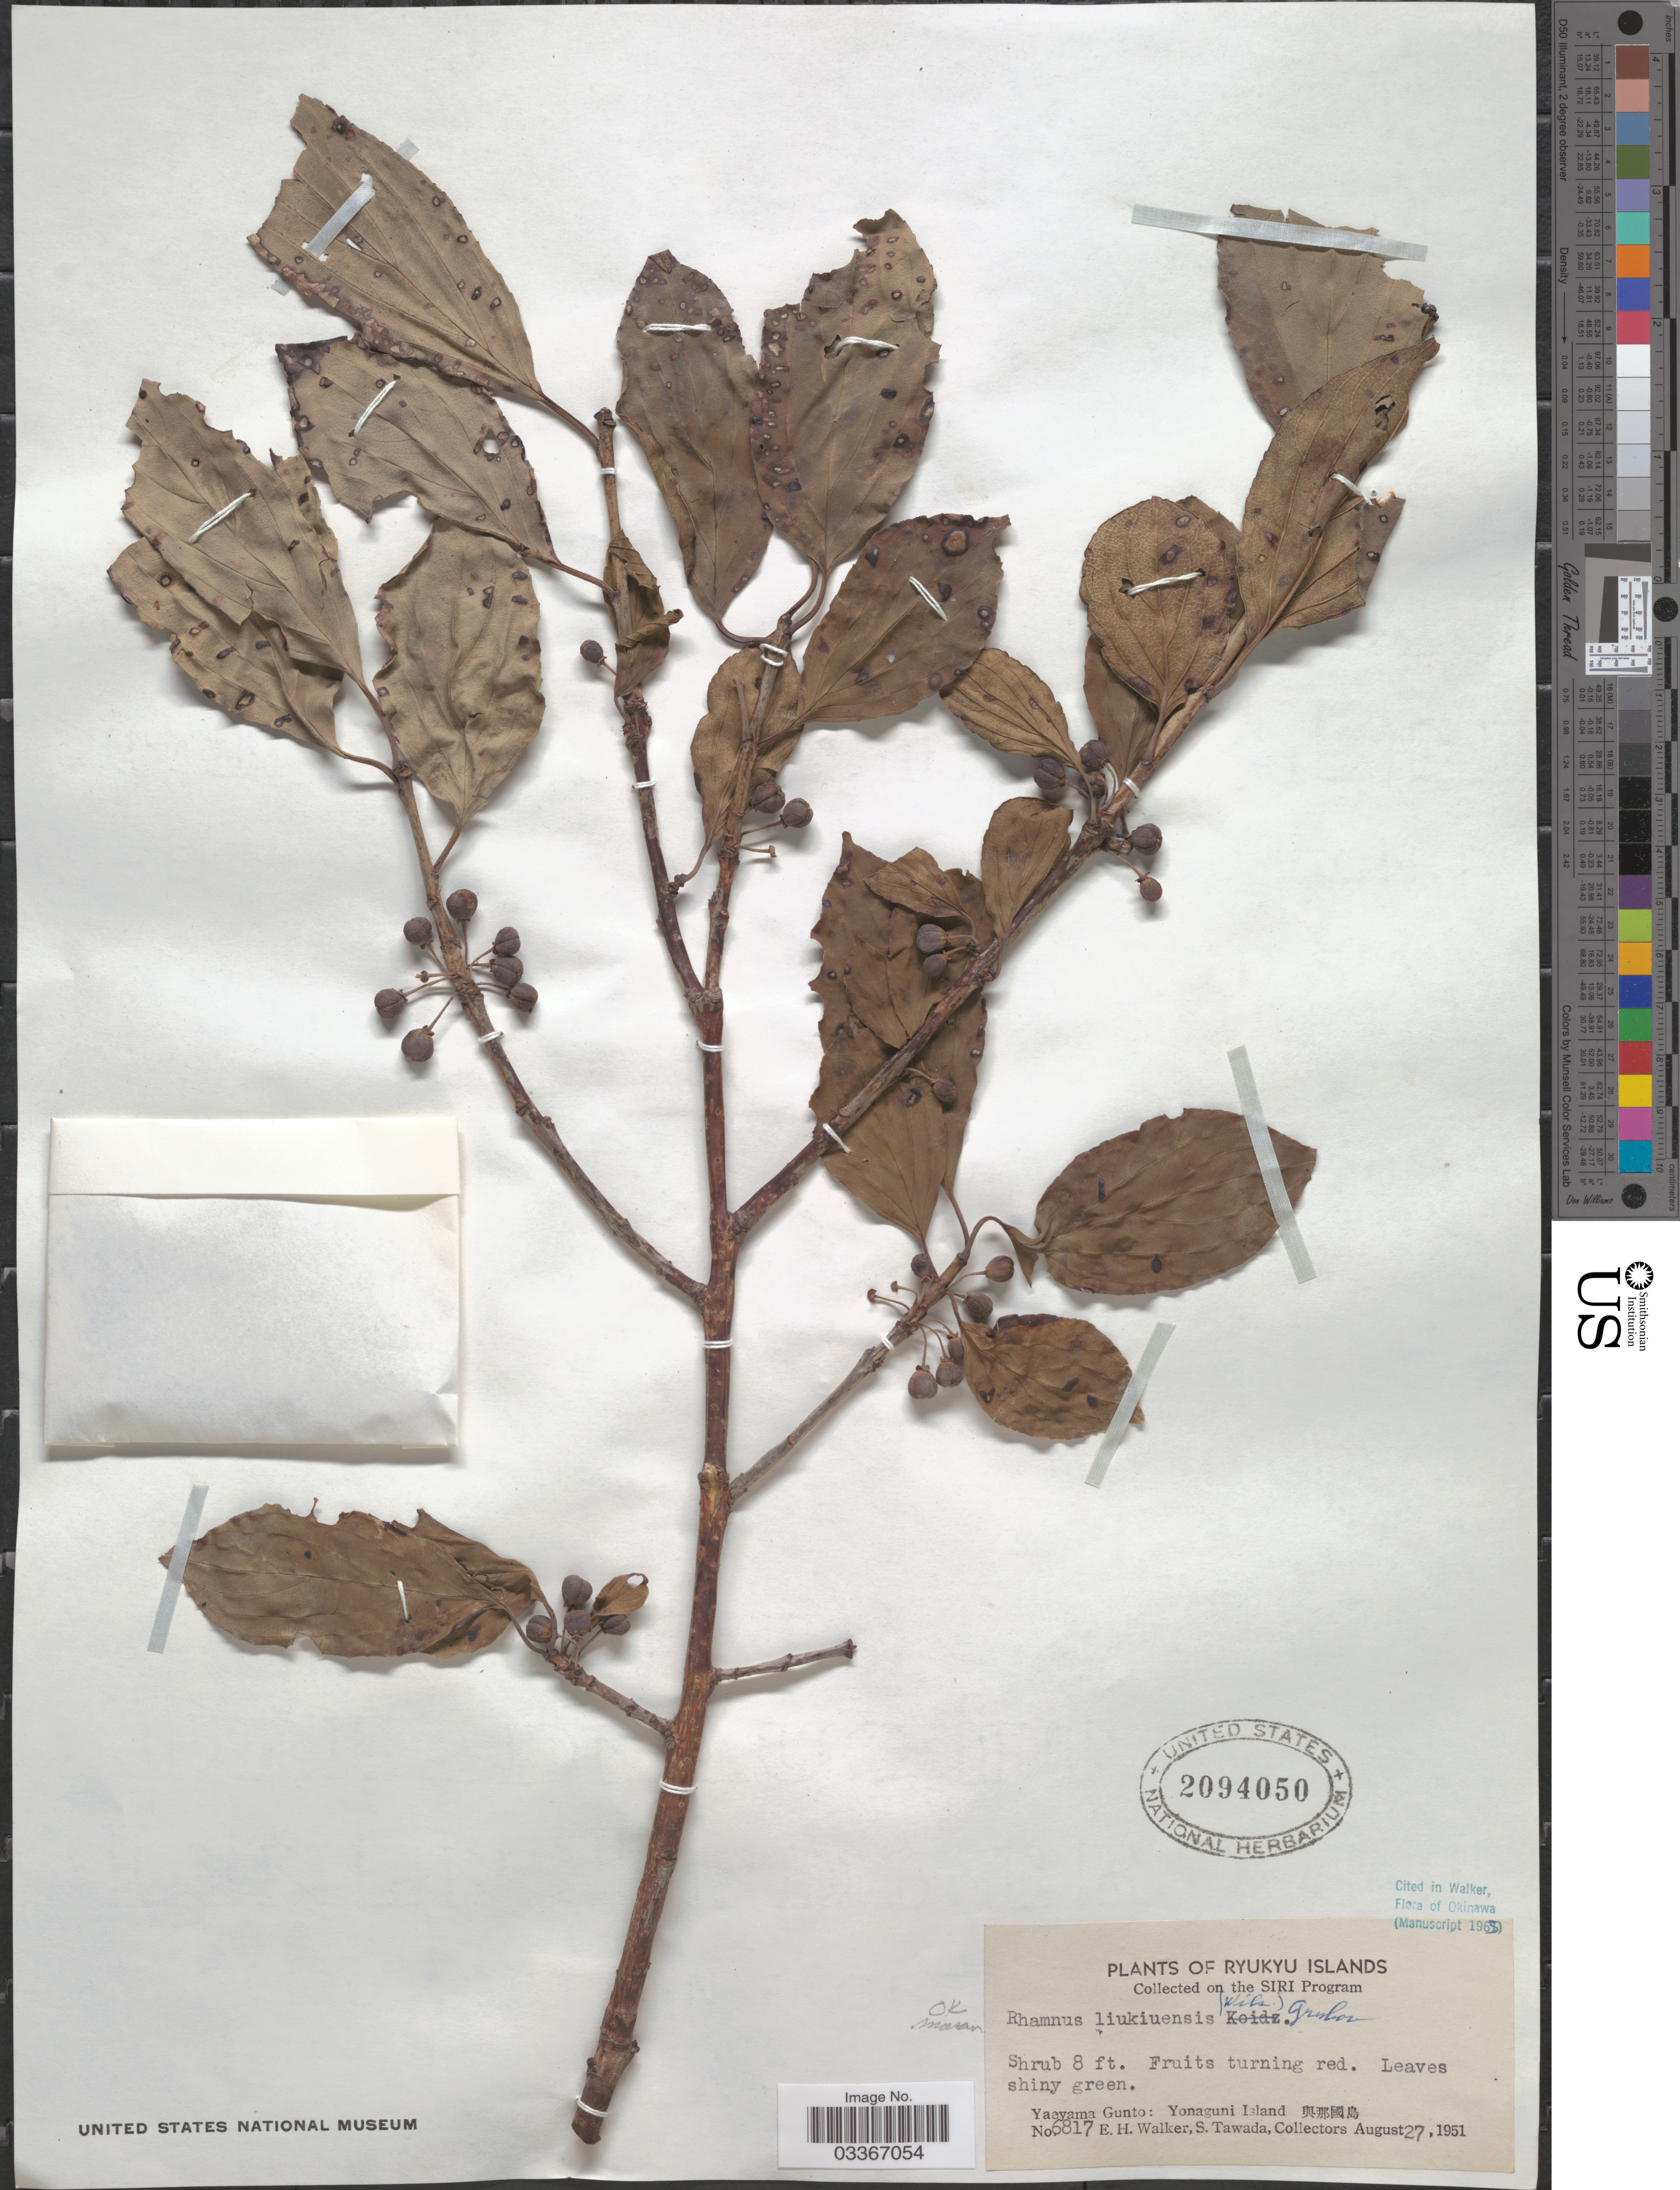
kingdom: Plantae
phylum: Tracheophyta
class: Magnoliopsida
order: Rosales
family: Rhamnaceae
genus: Rhamnus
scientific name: Rhamnus liukiuensis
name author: (E.H. Wilson) Koidz.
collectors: E. H. Walker & S. Tawada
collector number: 6817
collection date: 1951-08-27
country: Japan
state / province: Okinawa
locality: Ryukyu Islands. Yaeyama Gunto: Yonaguni Island X.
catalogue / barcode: US 2094050